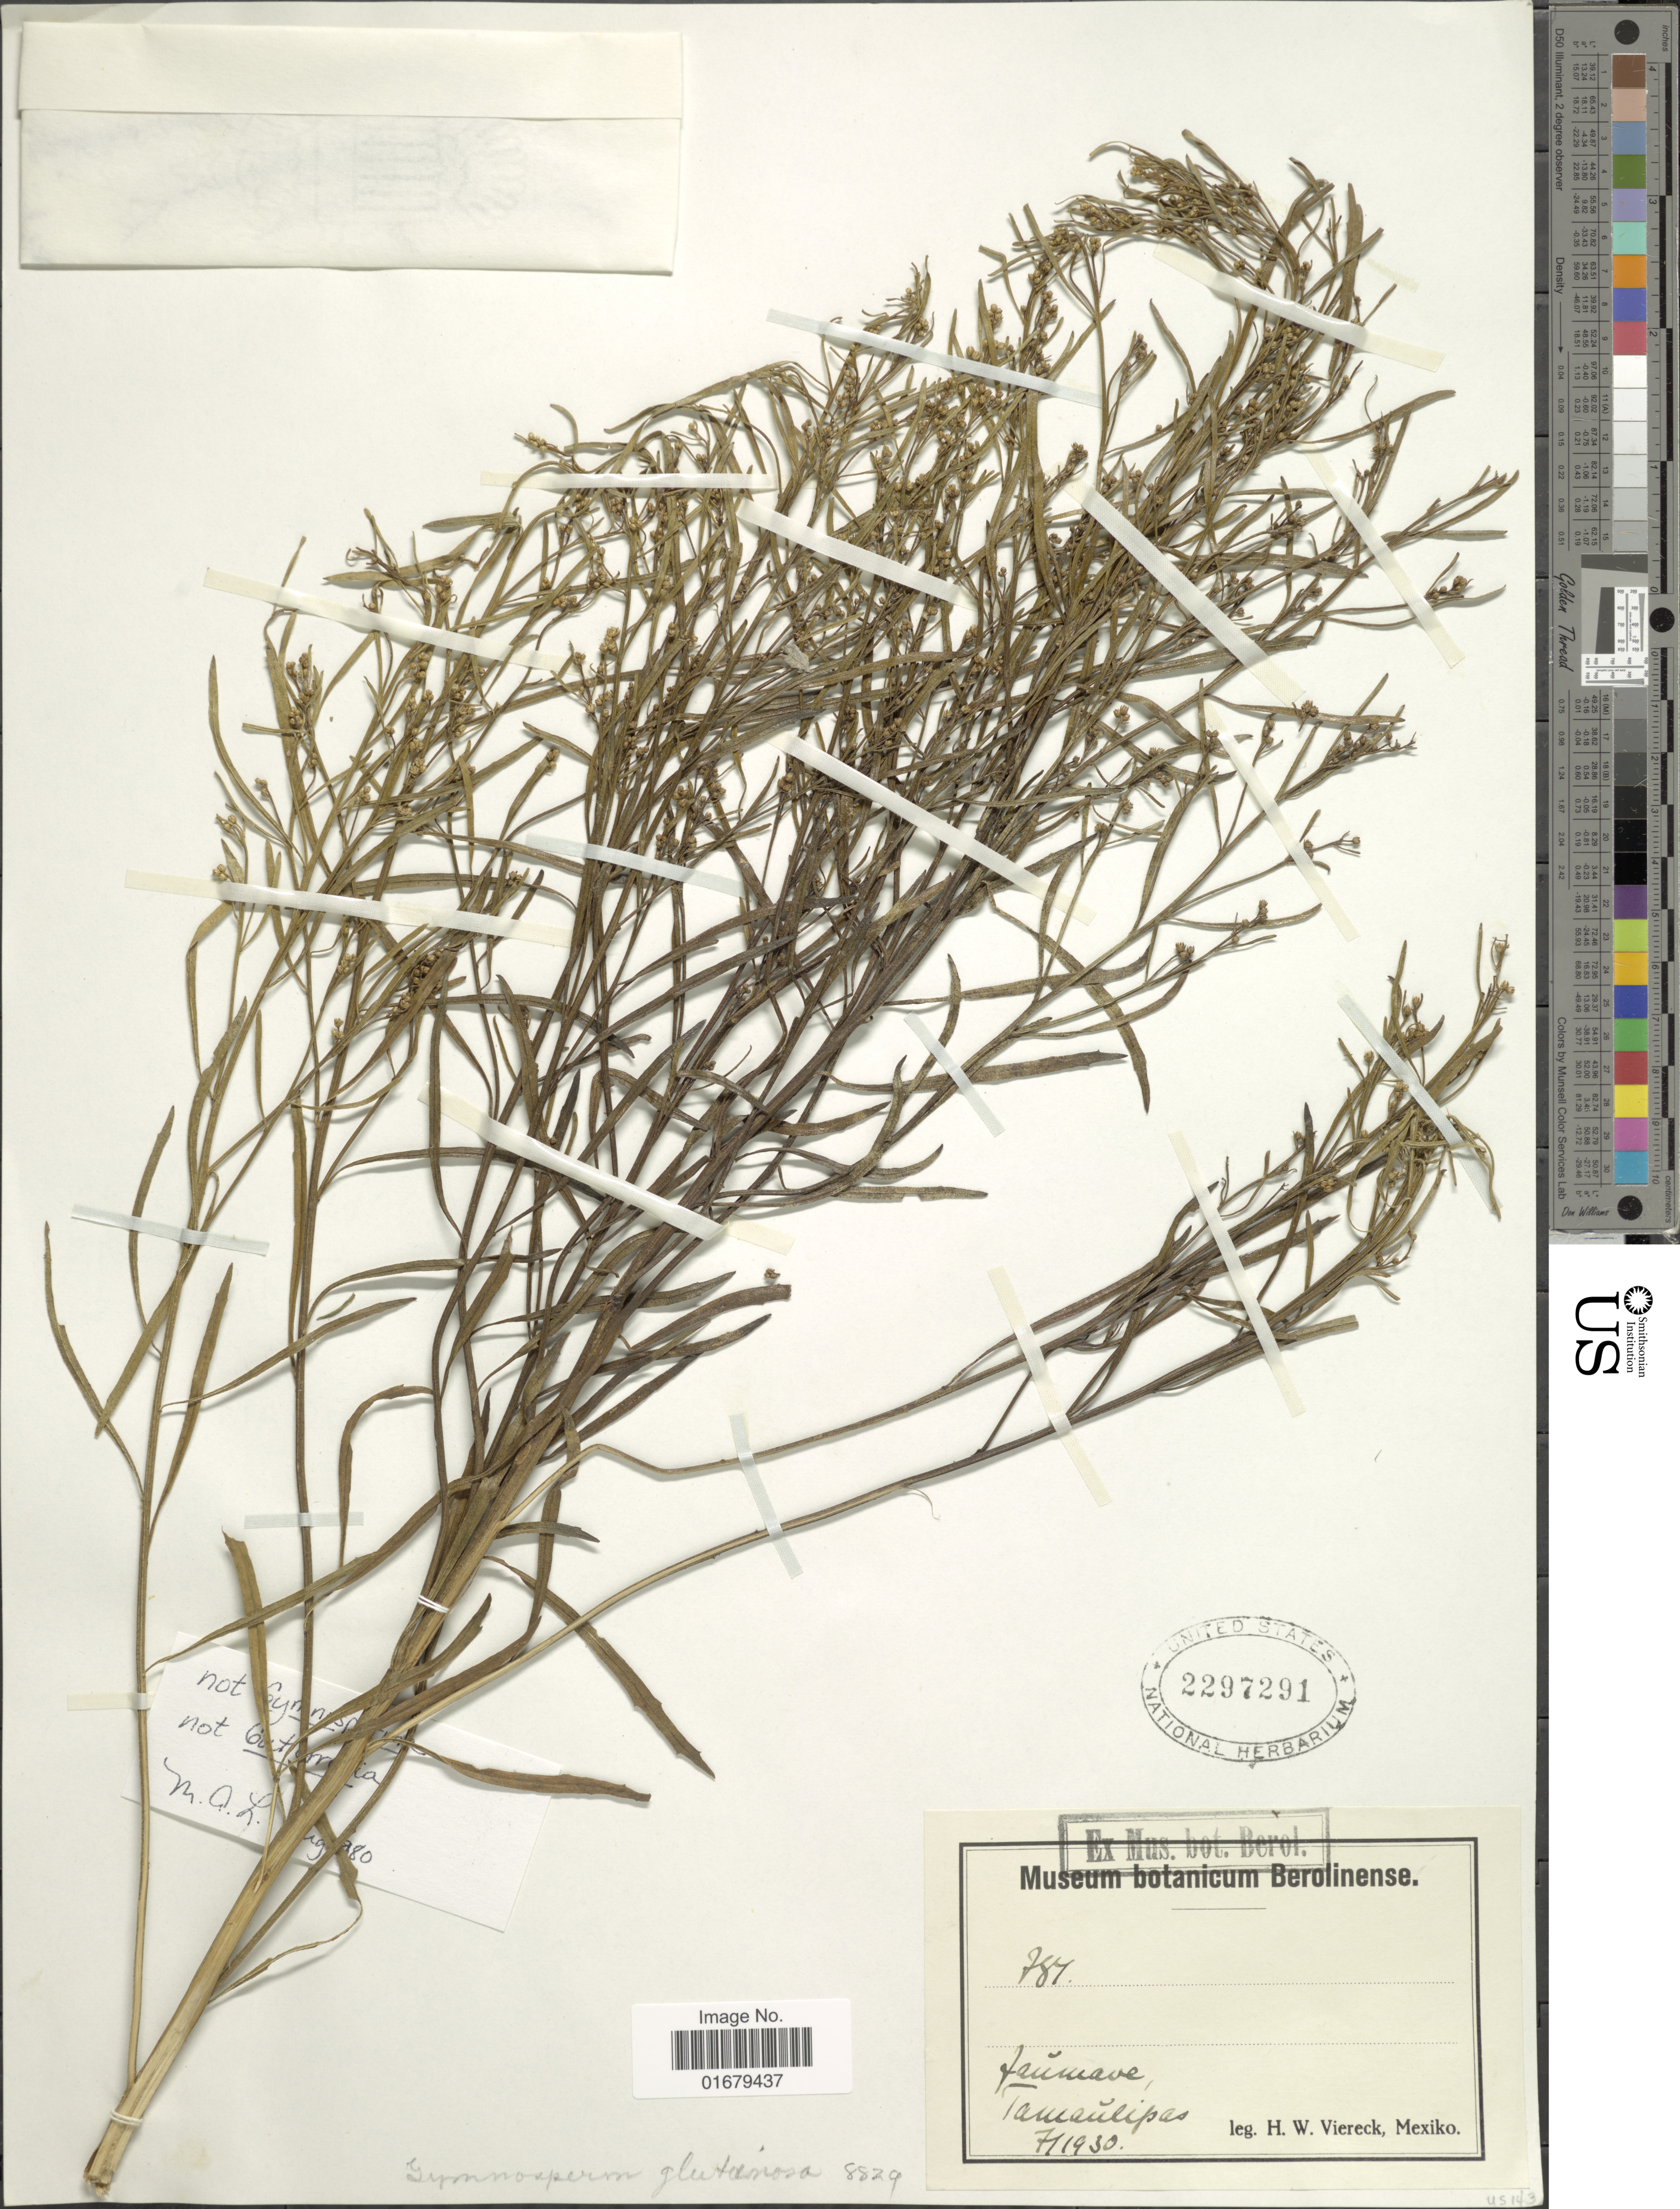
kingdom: Plantae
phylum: Tracheophyta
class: Magnoliopsida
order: Asterales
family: Asteraceae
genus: Gymnosperma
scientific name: Gymnosperma glutinosum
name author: (Spreng.) Less.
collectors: H. W. Viereck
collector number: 781*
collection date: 1930-07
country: Mexico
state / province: Tamaulipas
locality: Juamave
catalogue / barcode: US 2297291